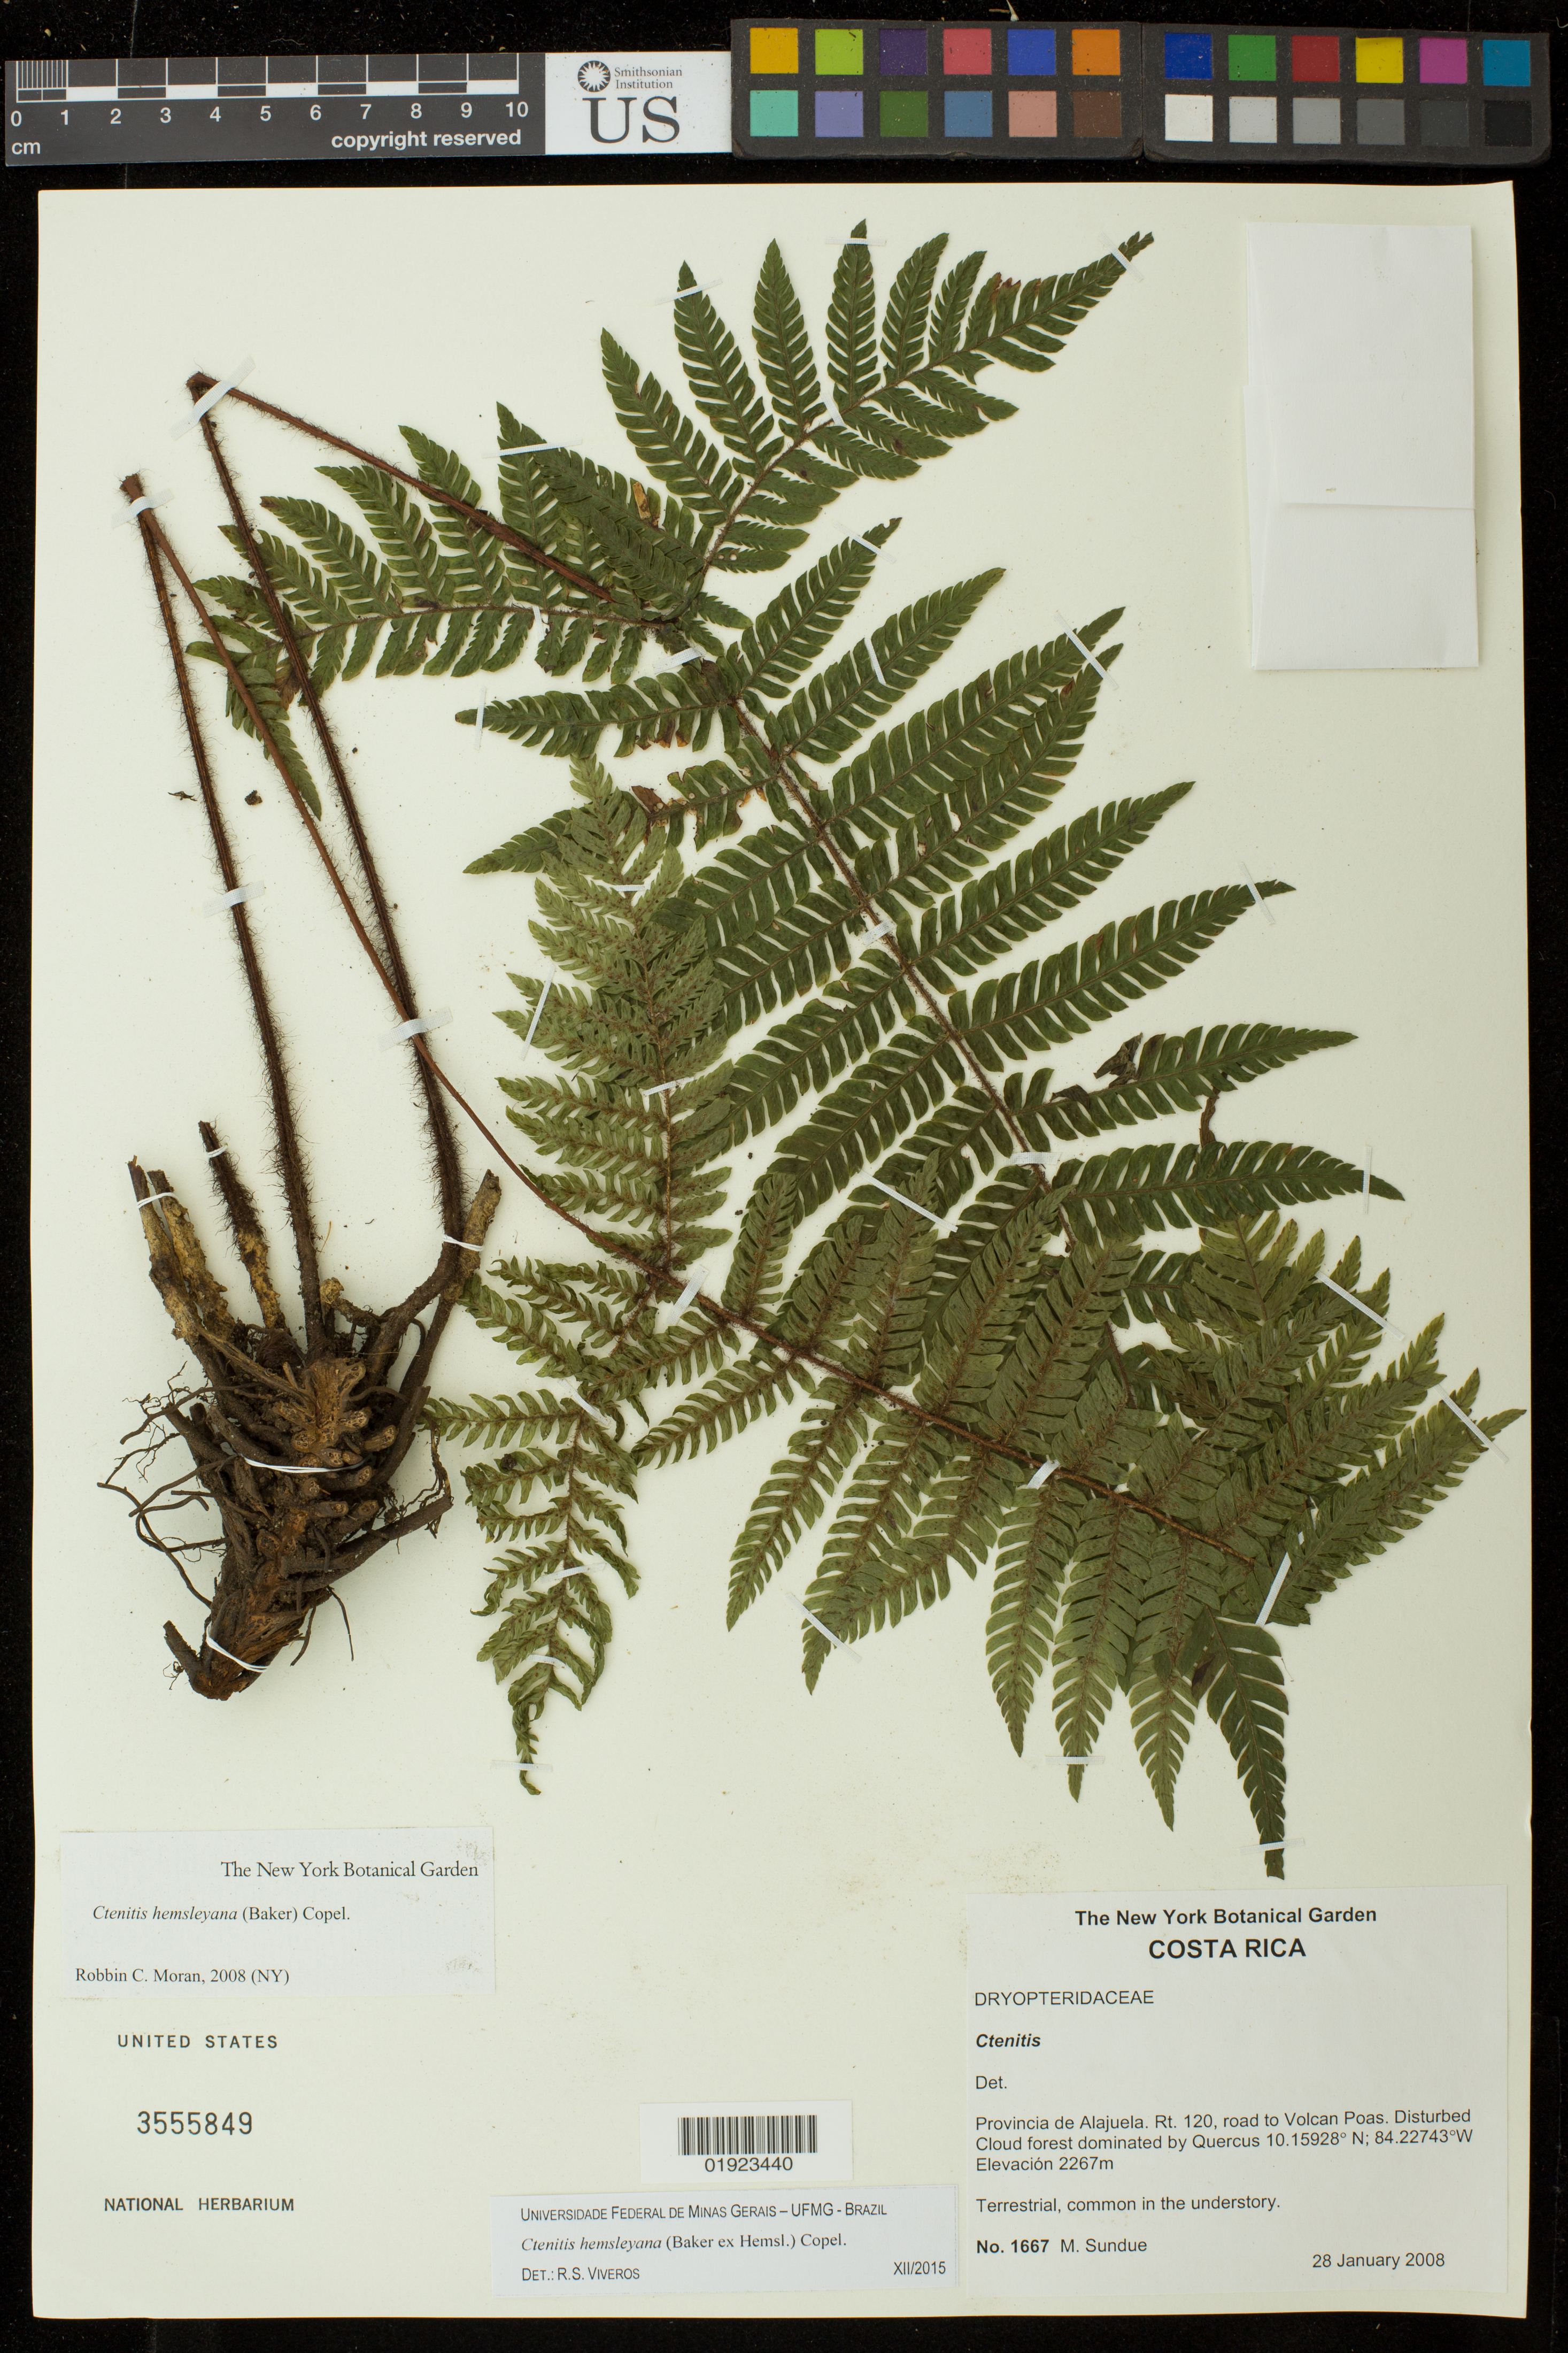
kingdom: Plantae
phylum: Tracheophyta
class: Polypodiopsida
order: Polypodiales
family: Dryopteridaceae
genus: Ctenitis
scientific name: Ctenitis hemsleyana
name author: (Baker ex Hemsl.) Copel.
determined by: Viveros, R. S.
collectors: M. Sundue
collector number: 1667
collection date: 2008-01-28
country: Costa Rica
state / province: Alajuela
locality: Rt. 120 to Volcan Poas.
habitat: Disturbed cloud forest. Common in the understory.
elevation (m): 2267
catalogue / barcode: US 3555849